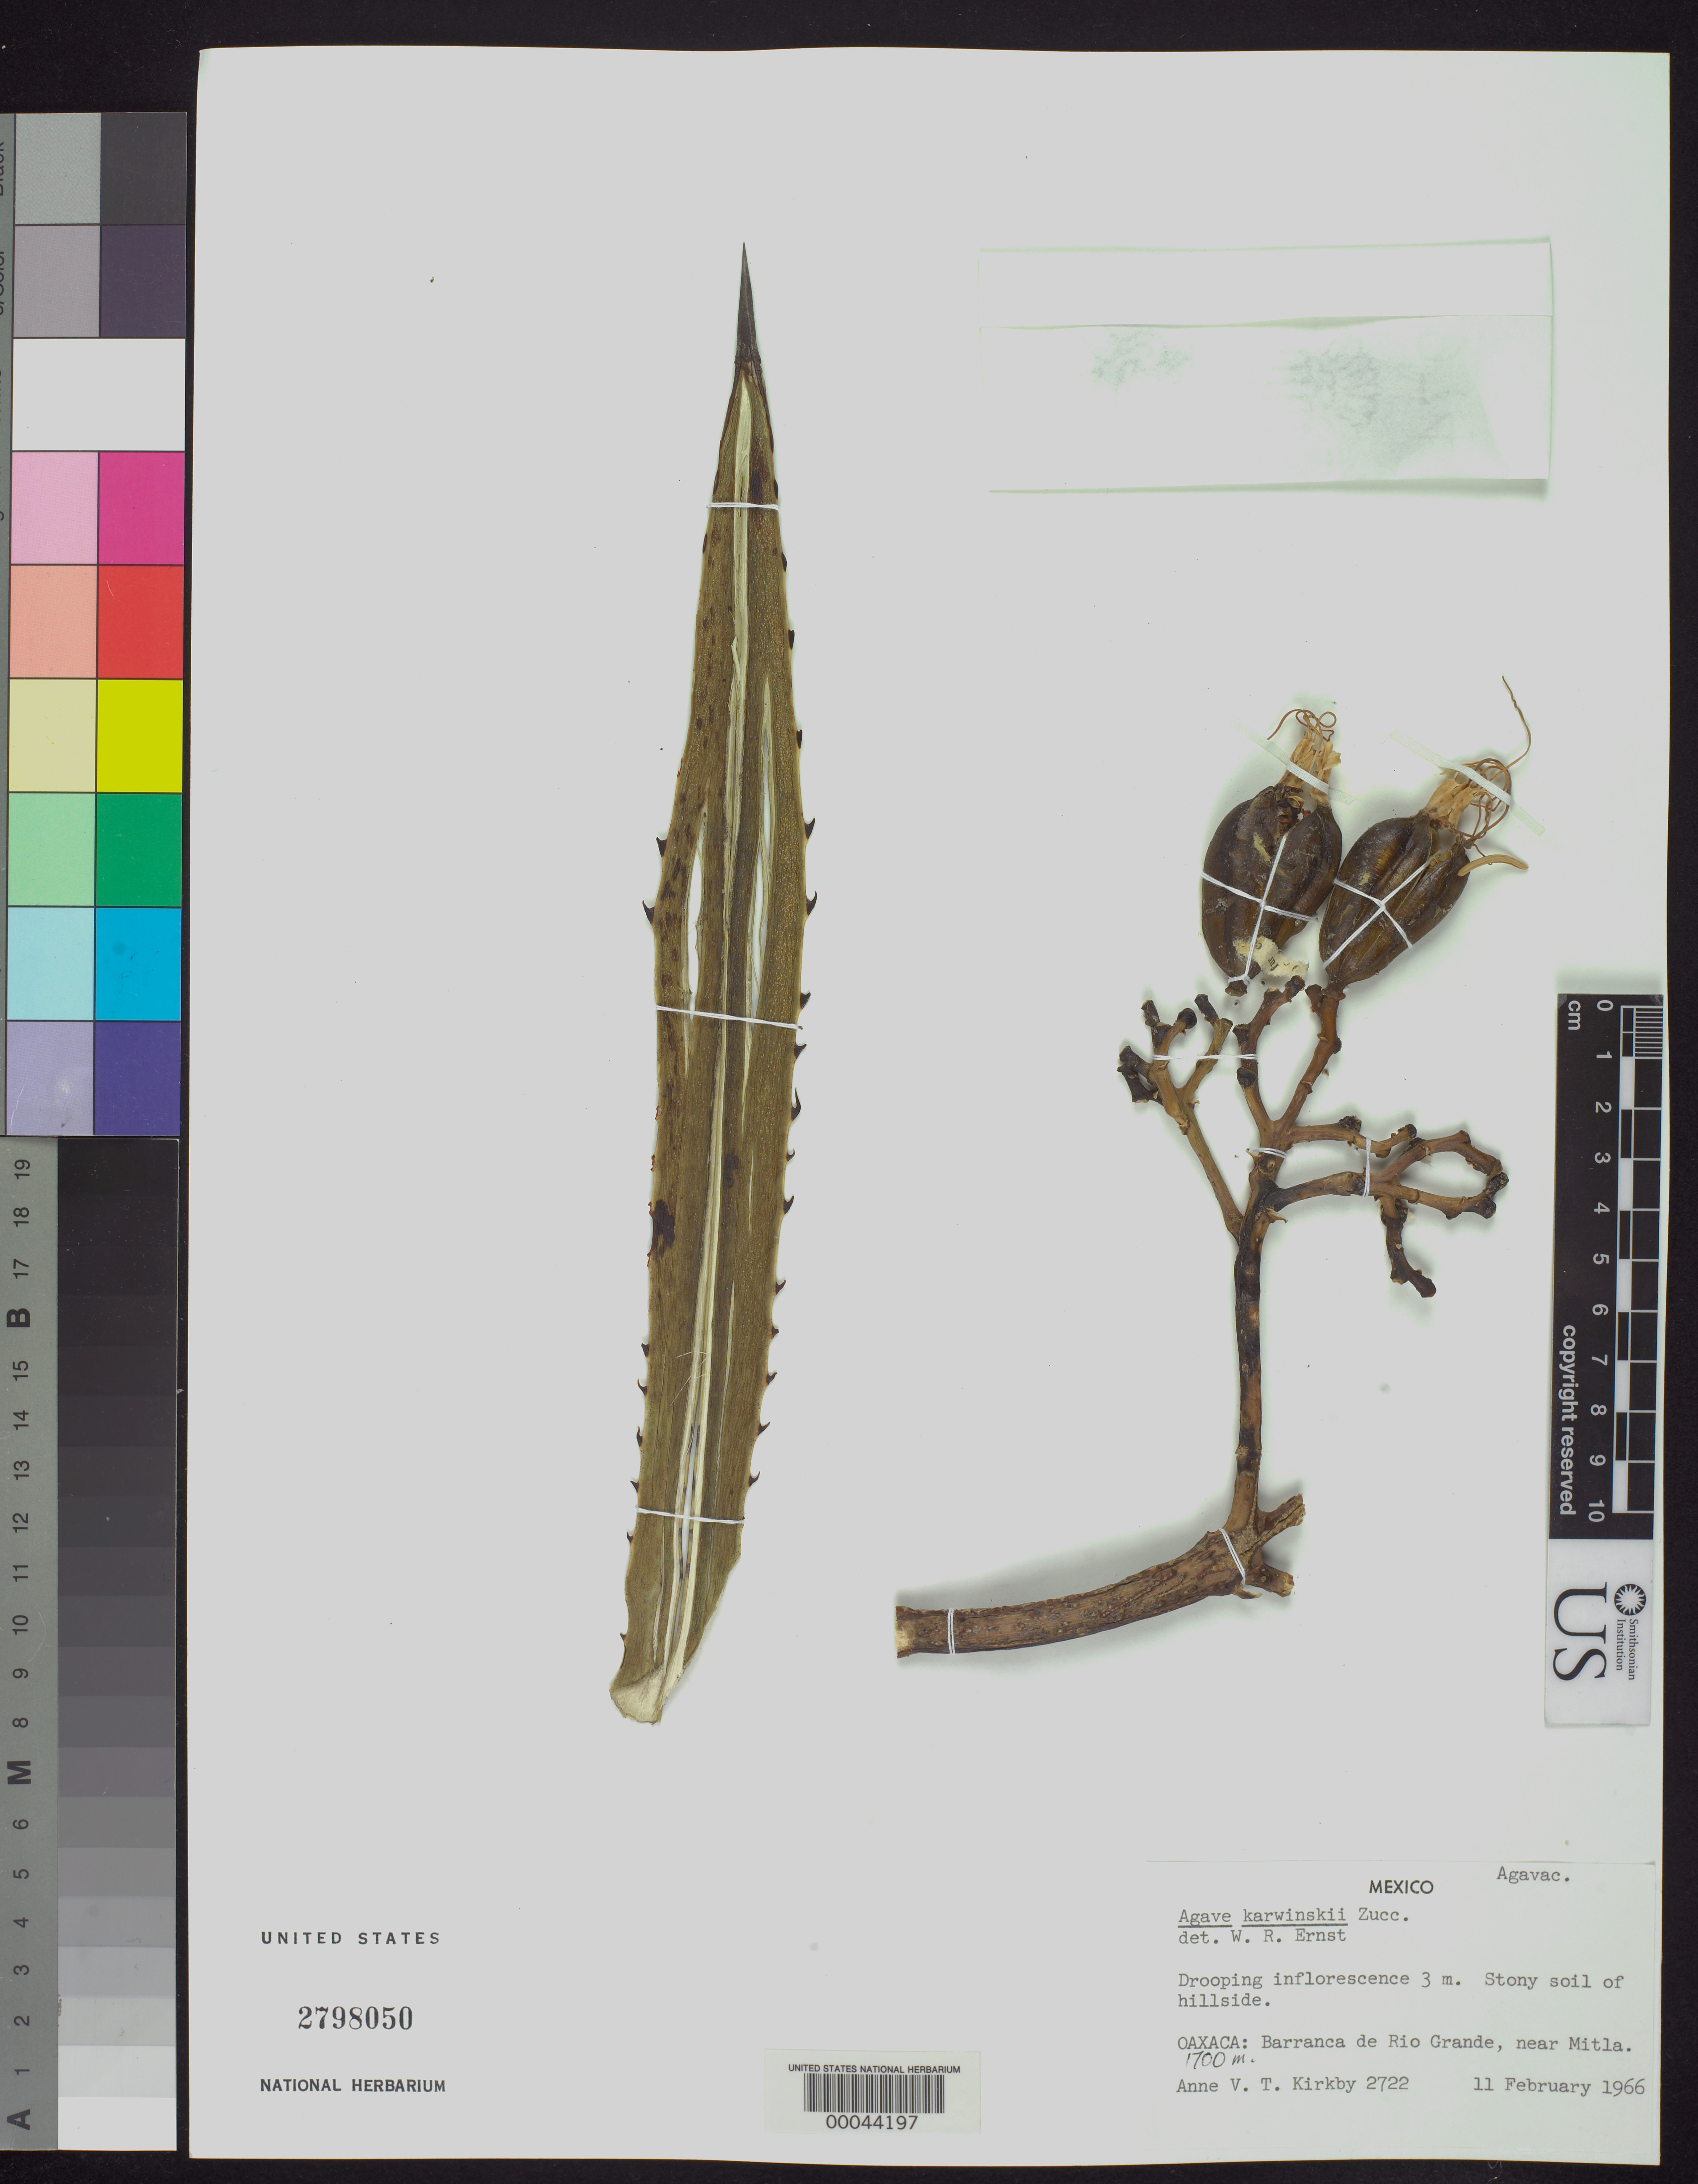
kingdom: Plantae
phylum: Tracheophyta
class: Liliopsida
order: Asparagales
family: Asparagaceae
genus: Agave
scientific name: Agave karwinskii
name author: Zucc.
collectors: A. Kirkby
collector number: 2722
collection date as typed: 11 Feb 1966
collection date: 1966-02-11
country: Mexico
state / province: Oaxaca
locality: Barranca de Rio Grande, near mitla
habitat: Stony soil of hillside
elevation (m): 1700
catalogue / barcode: US 2798050